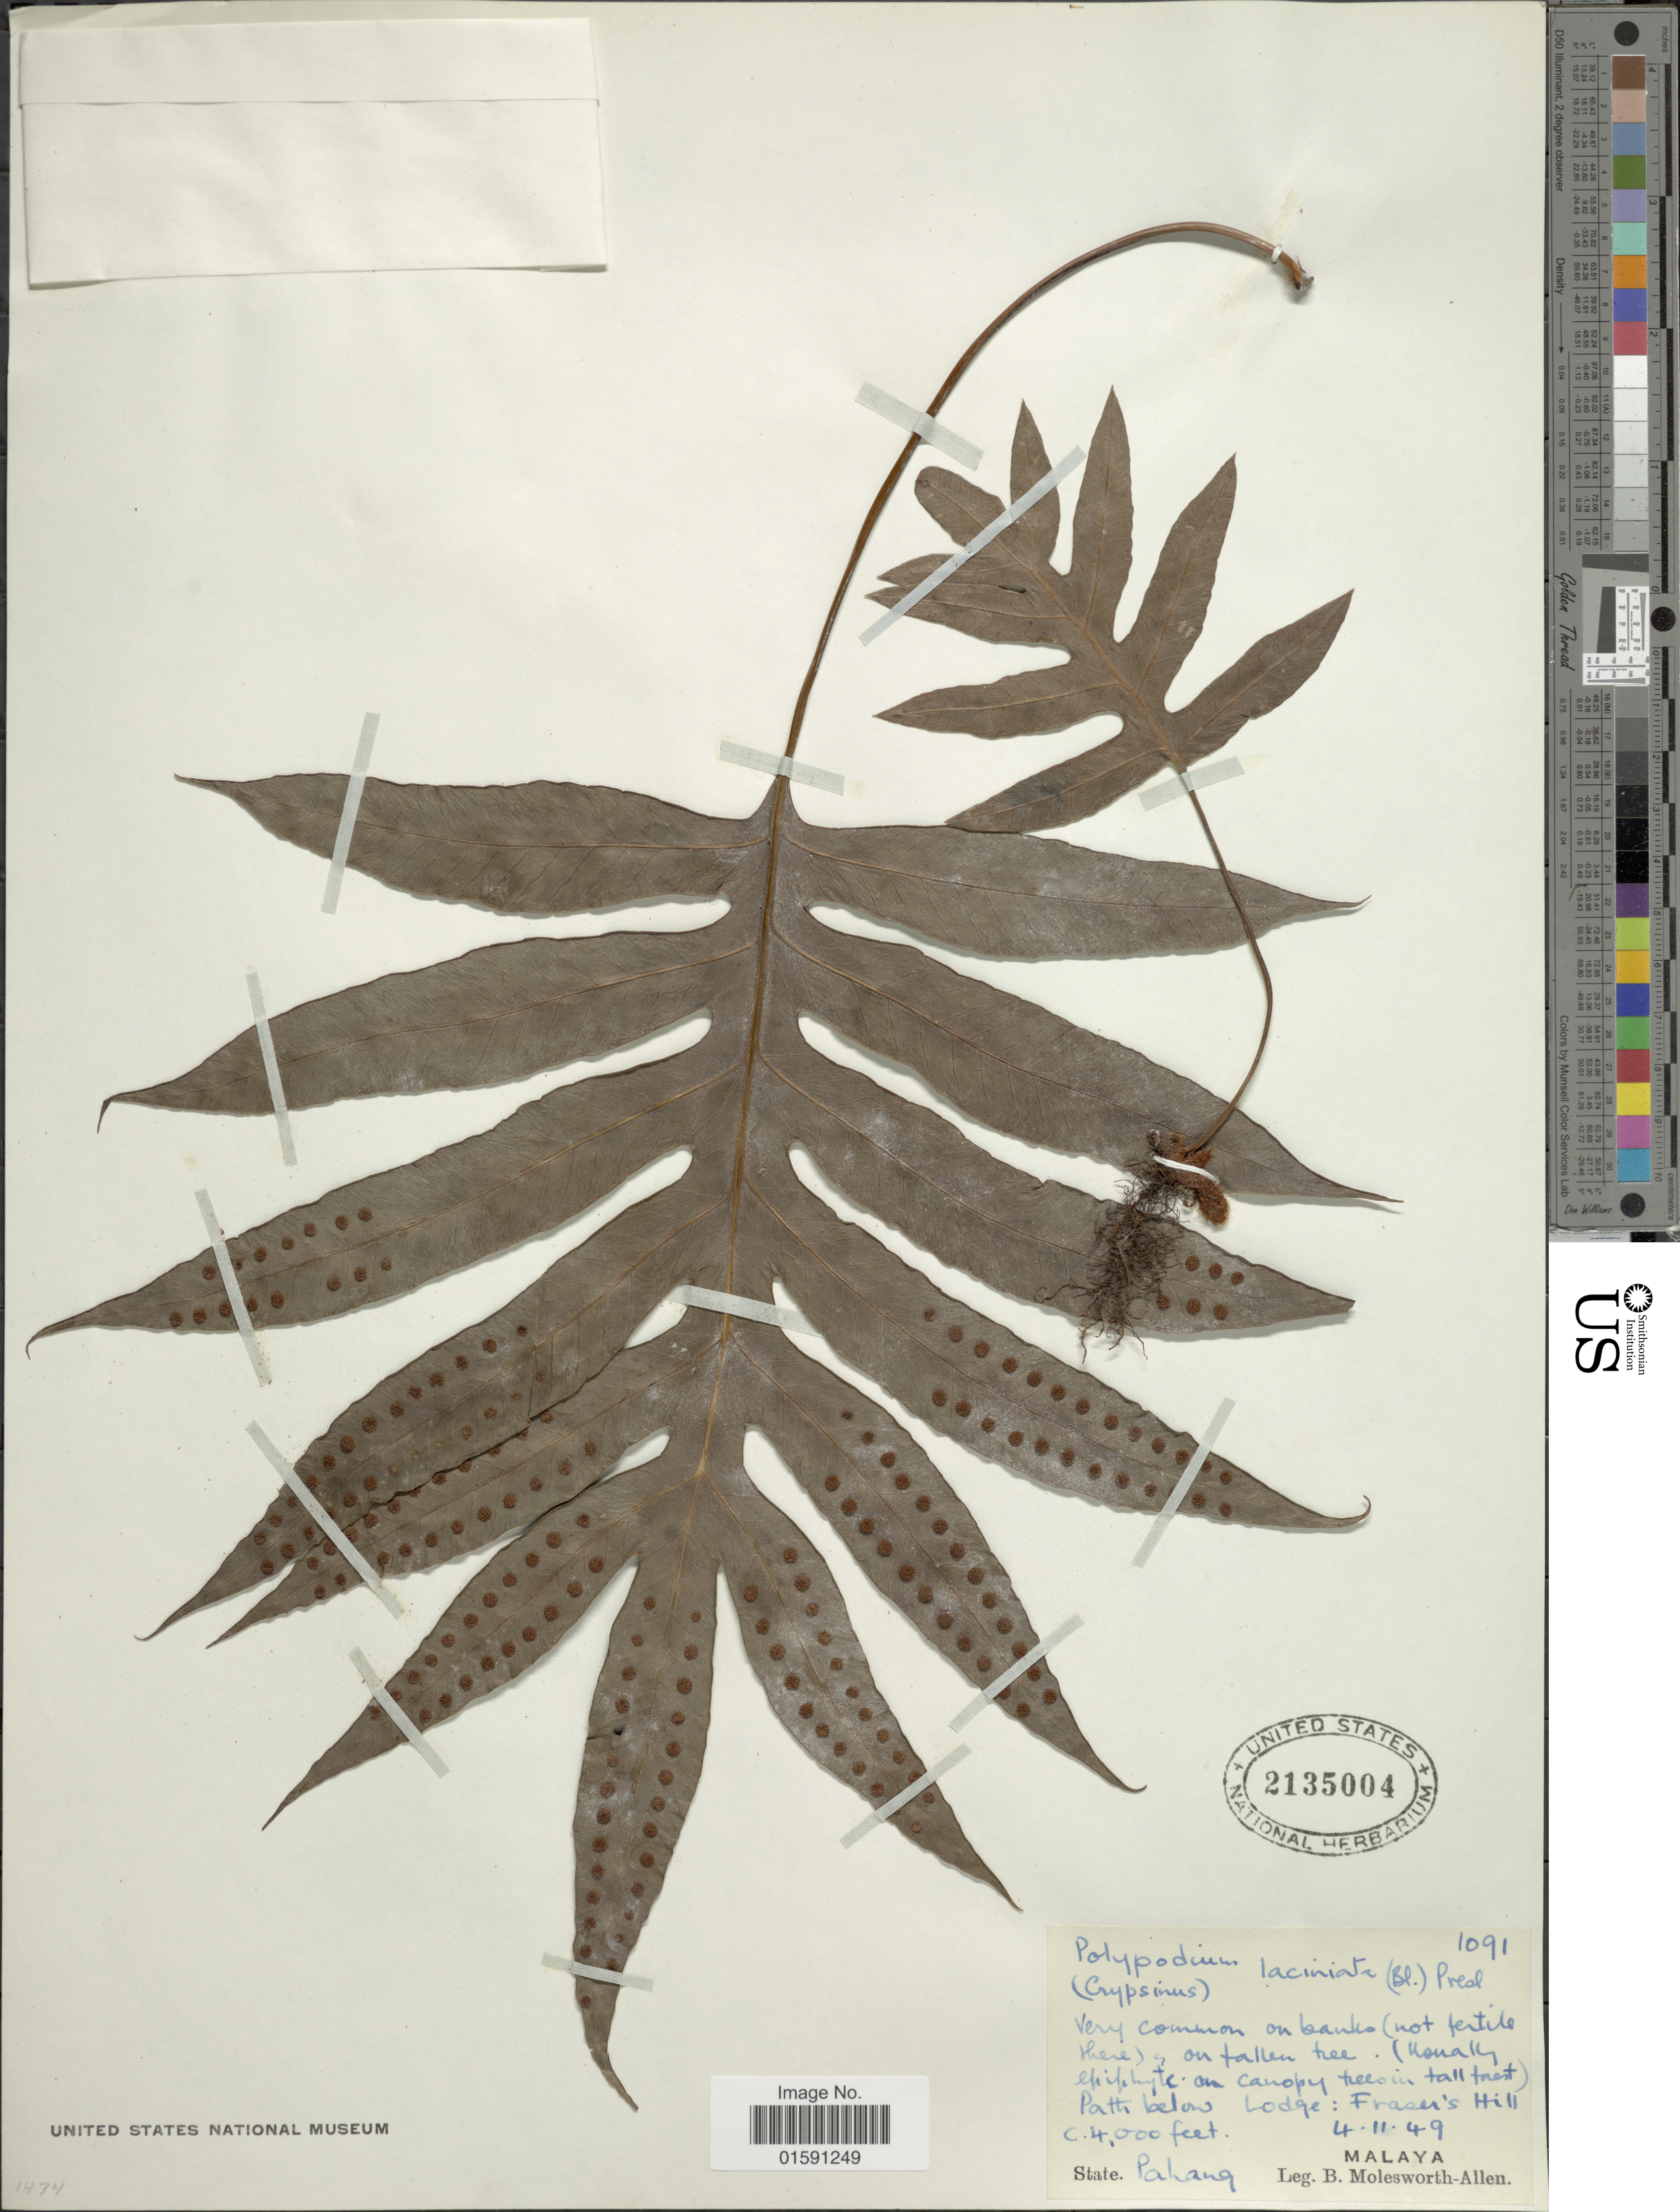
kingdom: Plantae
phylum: Tracheophyta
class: Polypodiopsida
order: Polypodiales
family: Polypodiaceae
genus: Selliguea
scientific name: Selliguea laciniata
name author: (C. Presl) Hovenkamp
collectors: B. E. G. Molesworth-Allen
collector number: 1091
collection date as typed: Transcribed d/m/y: 4/11/49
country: Malaysia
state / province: Pahang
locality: Path below lodge: Fraser's Hill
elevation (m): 1219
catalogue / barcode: US 2135004